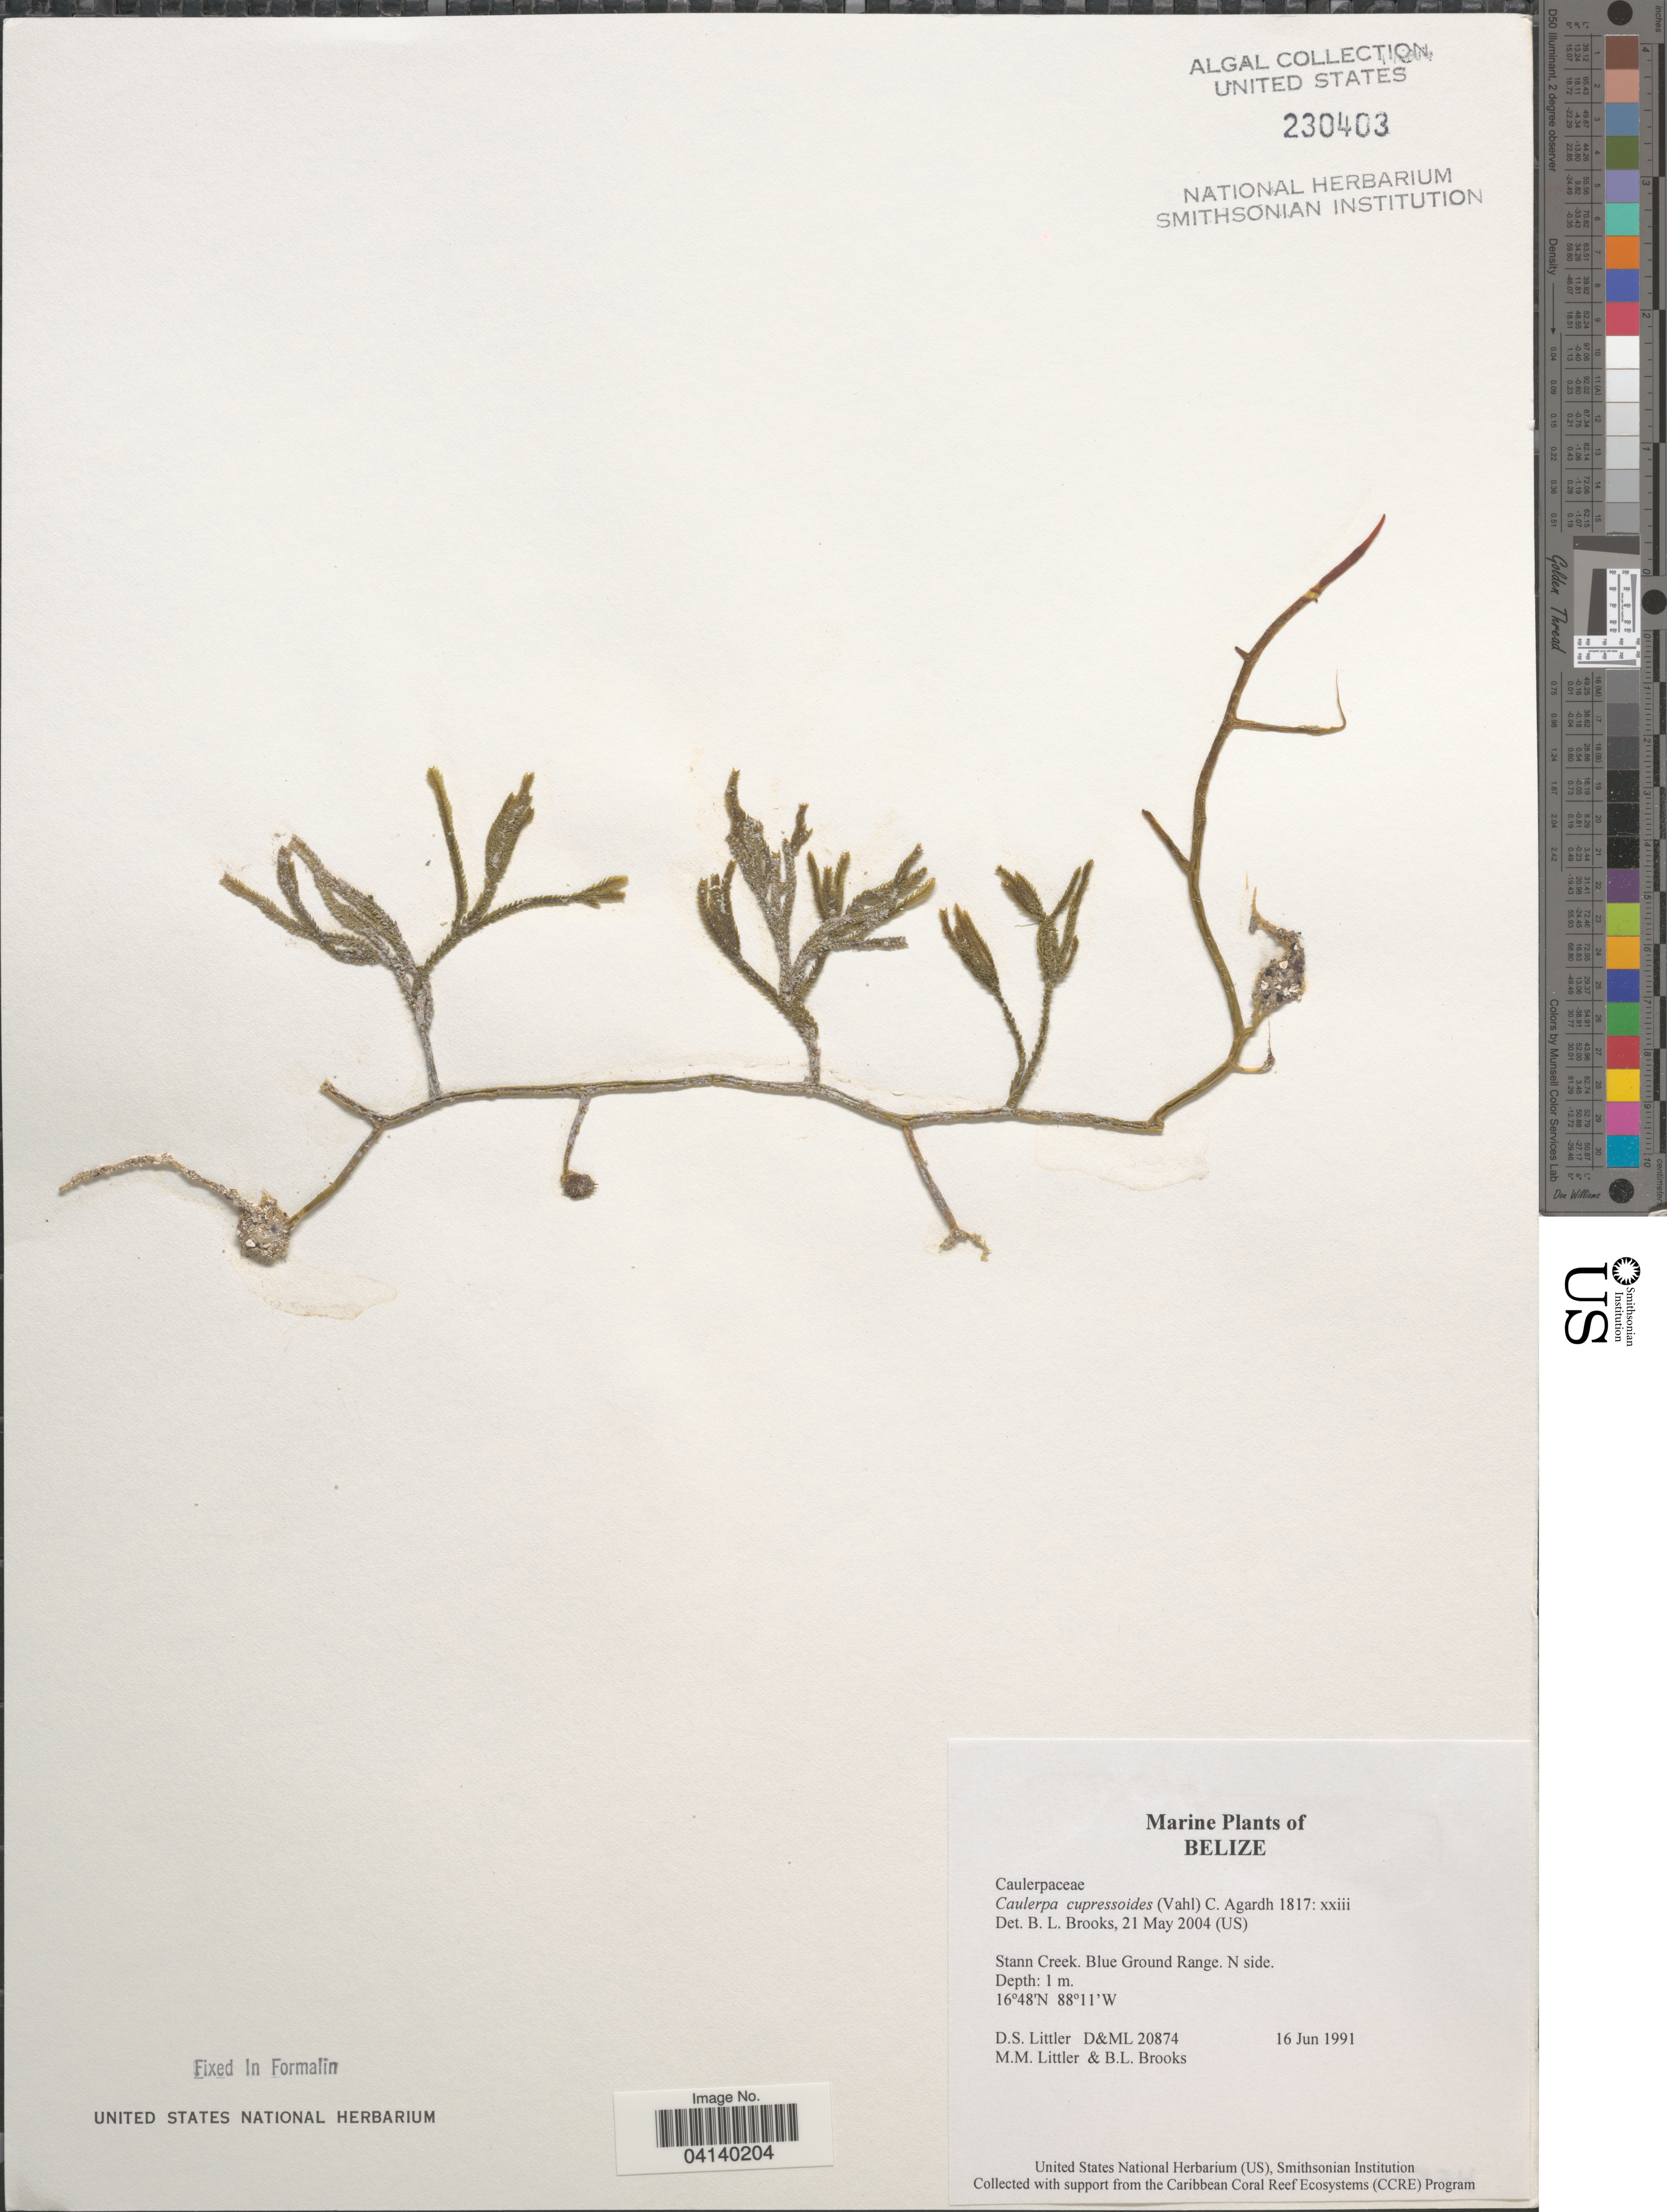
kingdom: Plantae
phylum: Chlorophyta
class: Ulvophyceae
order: Bryopsidales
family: Caulerpaceae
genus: Caulerpa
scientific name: Caulerpa cupressoides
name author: (Vahl) C. Agardh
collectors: D. S. Littler & B. Brooks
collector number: D&ML20874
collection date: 1991-06-16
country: Belize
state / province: Stann Creek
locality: Blue Ground Range. N side.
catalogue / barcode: US 230403